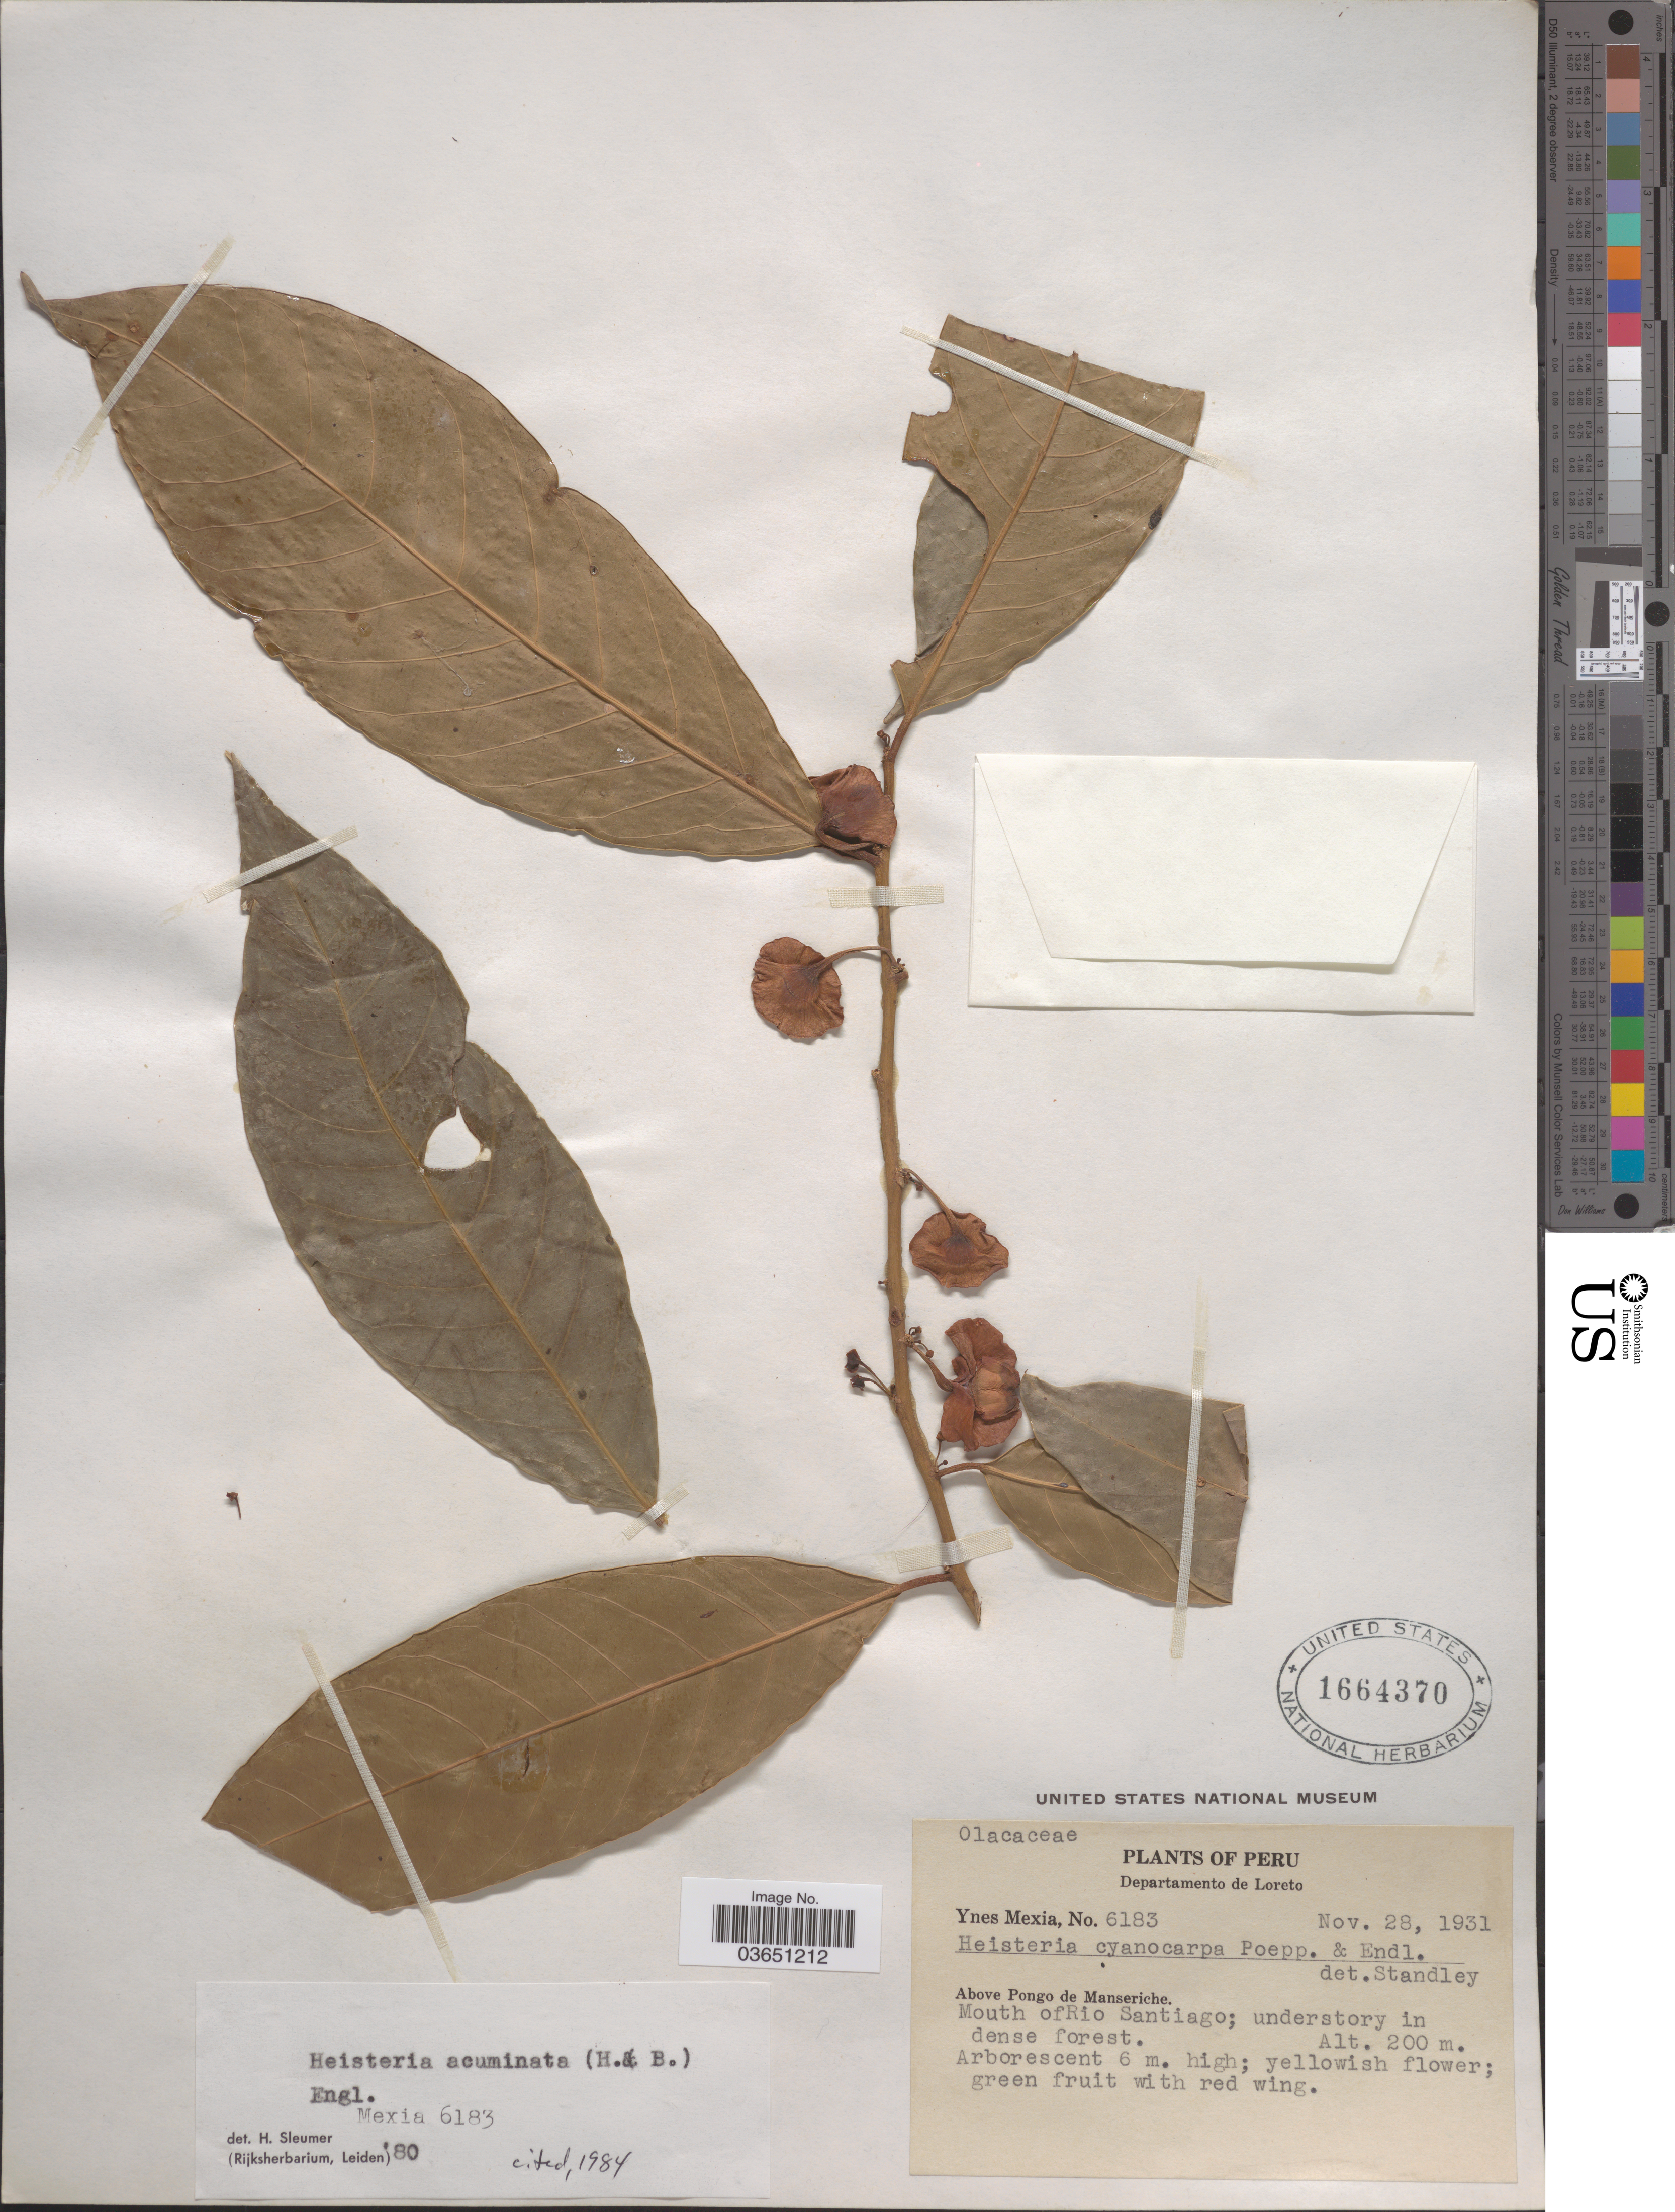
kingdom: Plantae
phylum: Tracheophyta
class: Magnoliopsida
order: Santalales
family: Erythropalaceae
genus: Heisteria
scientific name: Heisteria acuminata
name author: (Humb. & Bonpl.) Engl.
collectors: Y. Mexia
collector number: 6183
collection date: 1931-11-28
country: Peru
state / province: Loreto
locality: Departamento de Loreto. Above Pongo de Manseriche. Mouth ofRio Santiago.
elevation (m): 200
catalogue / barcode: US 1664370